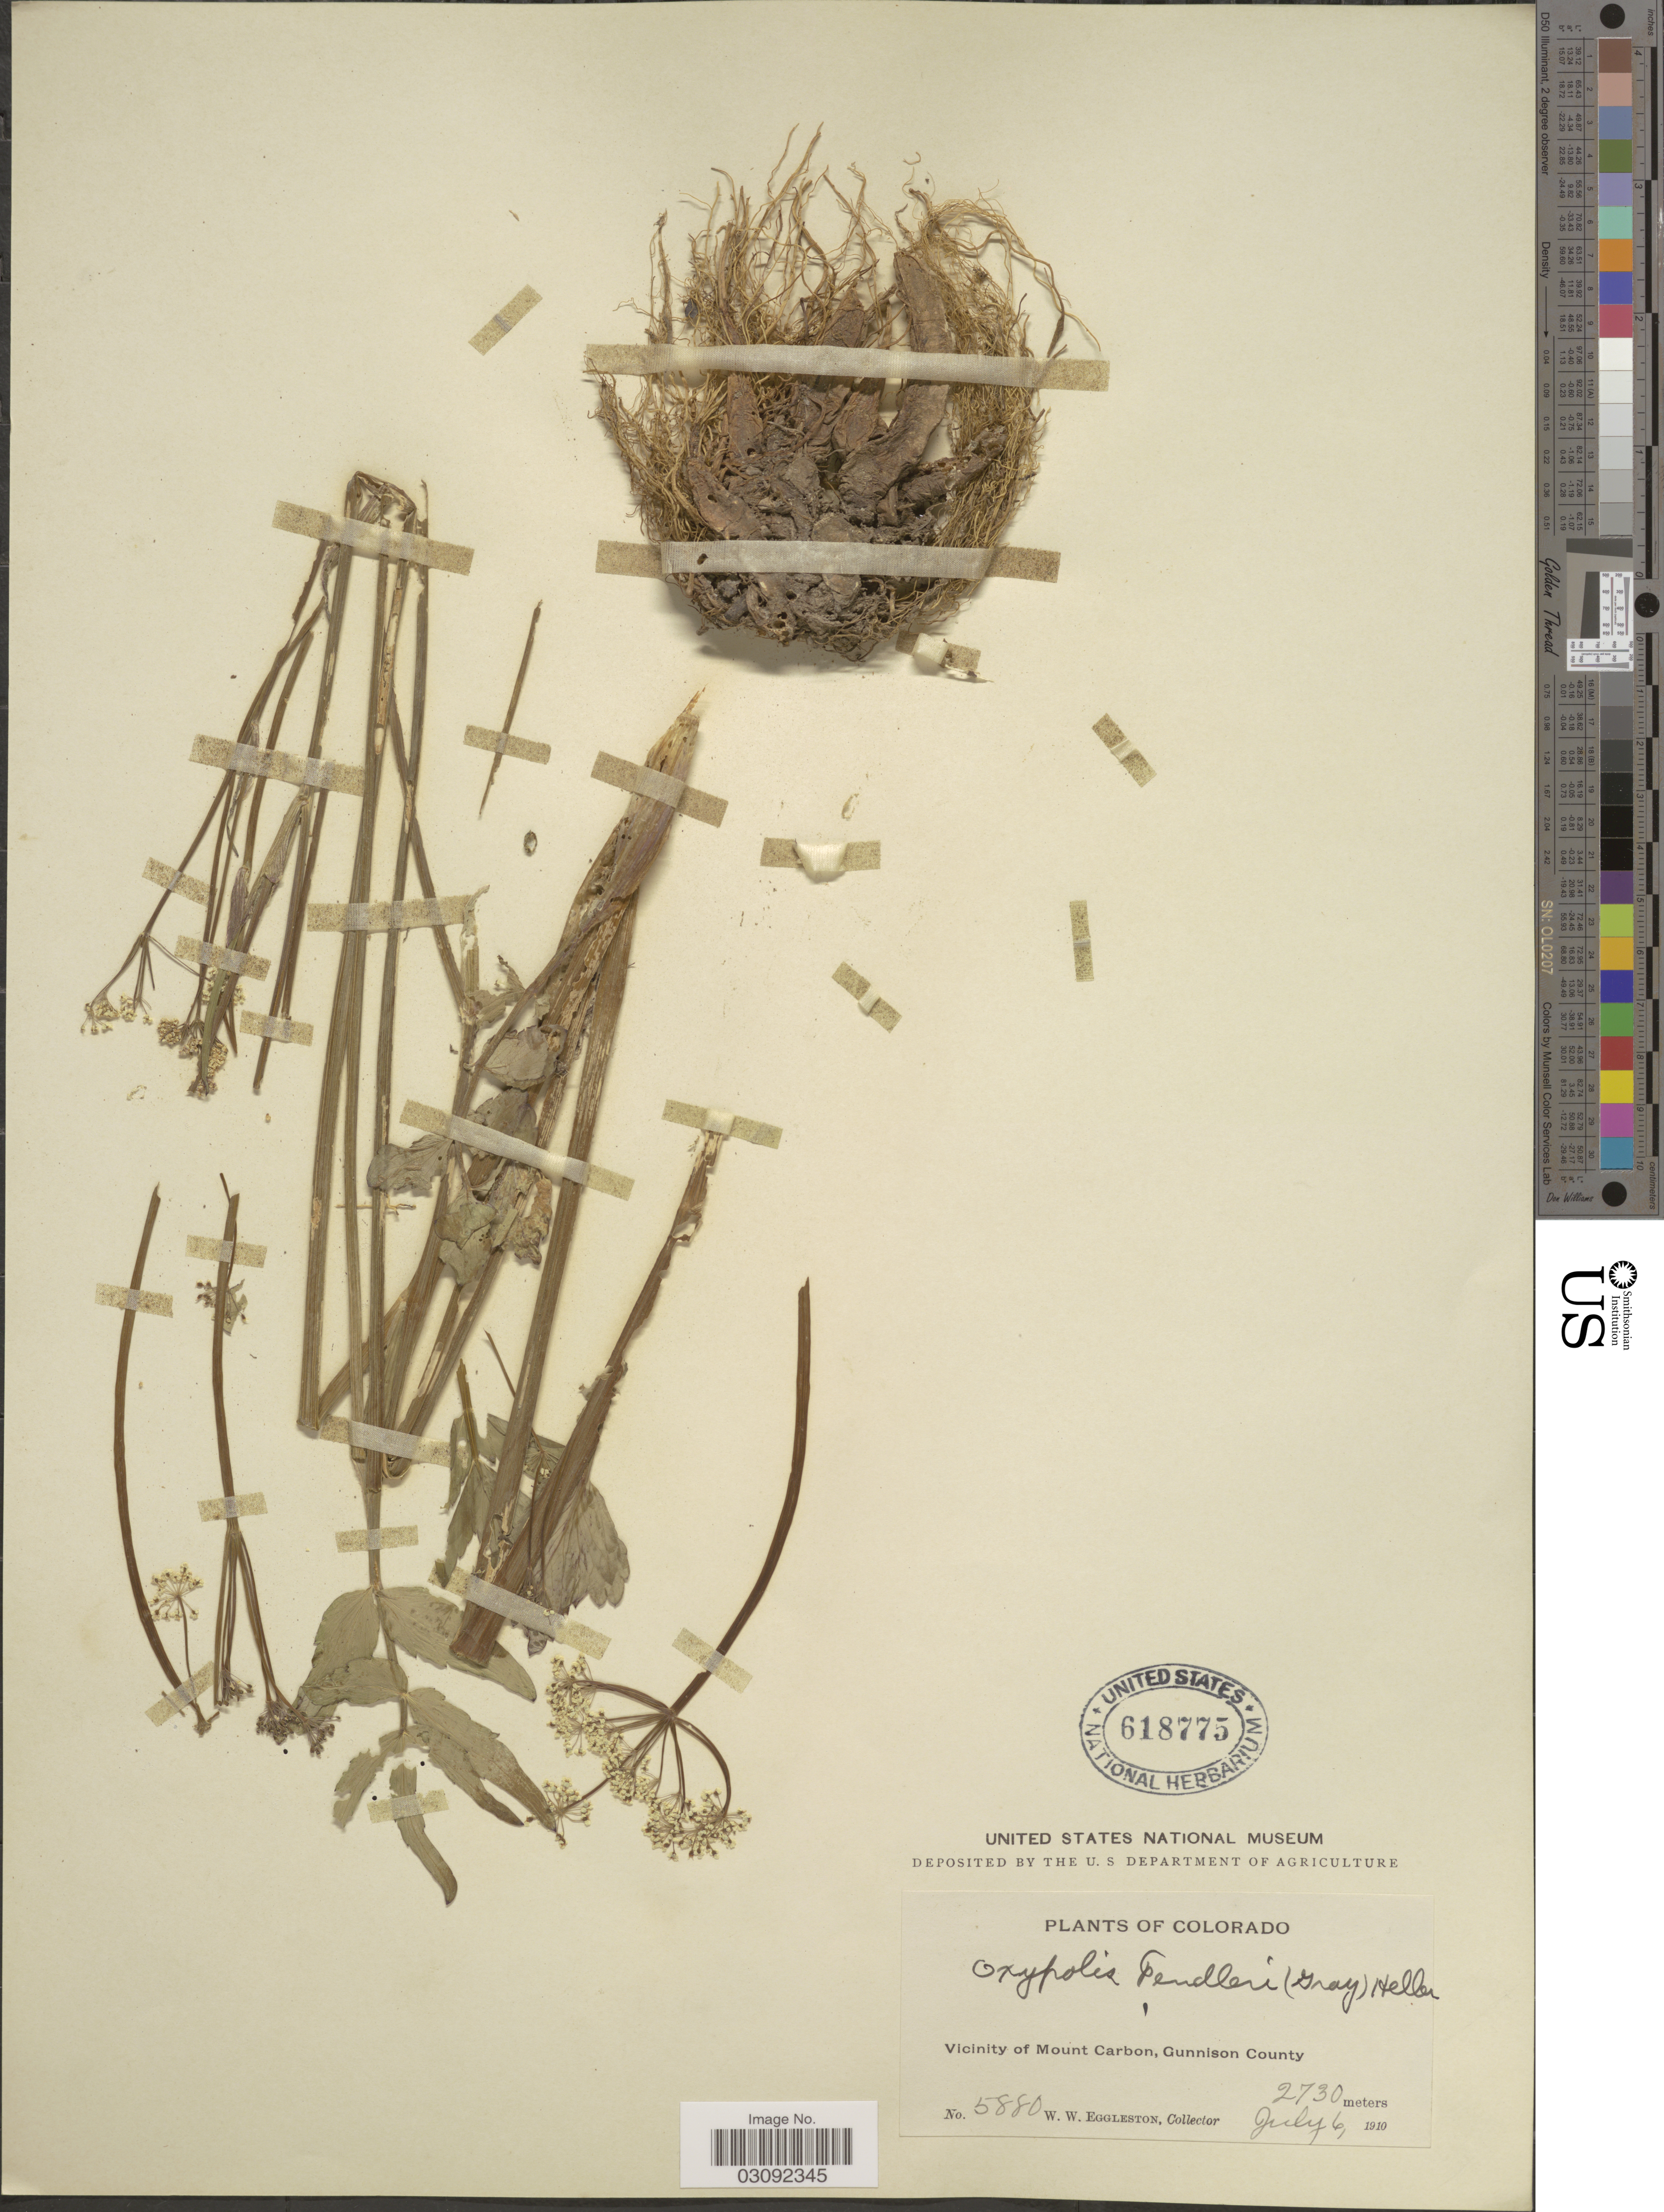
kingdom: Plantae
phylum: Tracheophyta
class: Magnoliopsida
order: Apiales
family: Apiaceae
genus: Oxypolis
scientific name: Oxypolis fendleri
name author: (A. Gray) A. Heller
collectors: W. W. Eggleston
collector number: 5880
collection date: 1910-07-06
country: United States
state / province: Colorado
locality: Vicinity of Mount Carbon, Gunnison County.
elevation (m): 2730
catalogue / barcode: US 618775